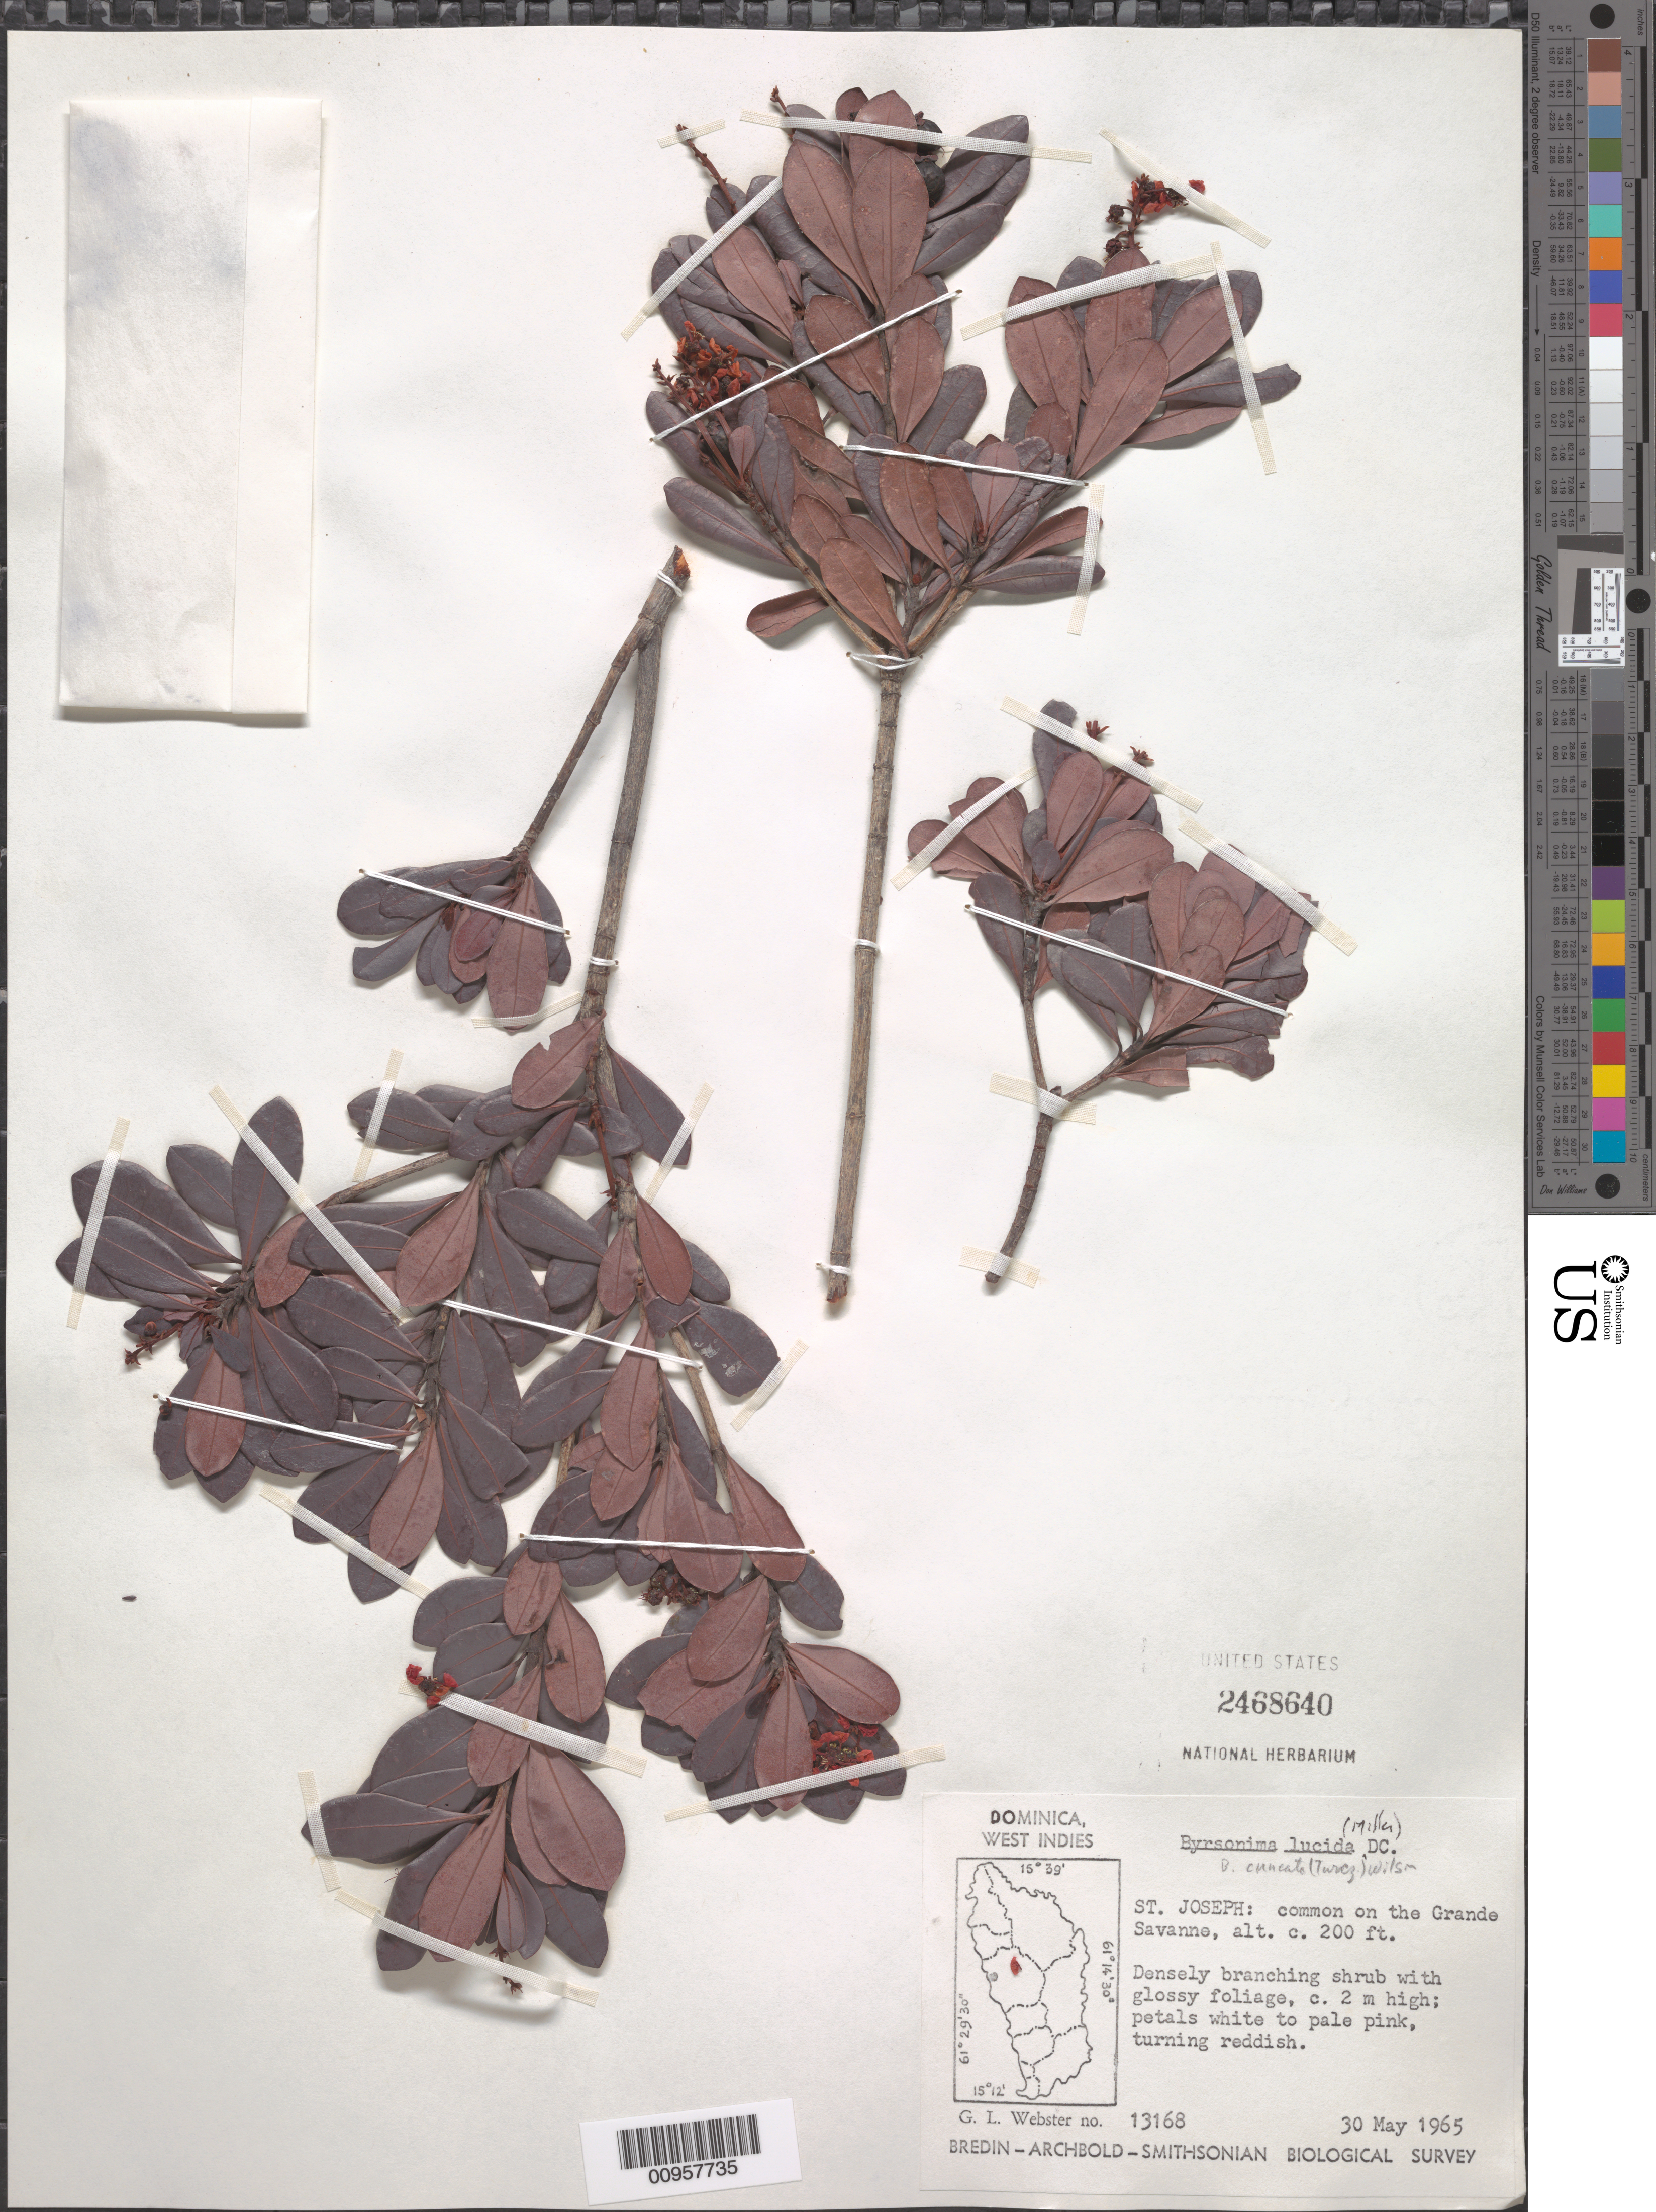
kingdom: Plantae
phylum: Tracheophyta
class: Magnoliopsida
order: Malpighiales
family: Malpighiaceae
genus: Byrsonima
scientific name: Byrsonima lucida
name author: (Mill.) DC.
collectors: G. L. Webster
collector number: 13168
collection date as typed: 30 May 1965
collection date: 1965-05-30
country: Dominica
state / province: St. Joseph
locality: On the Grande Savane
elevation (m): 61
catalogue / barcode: US 2468640